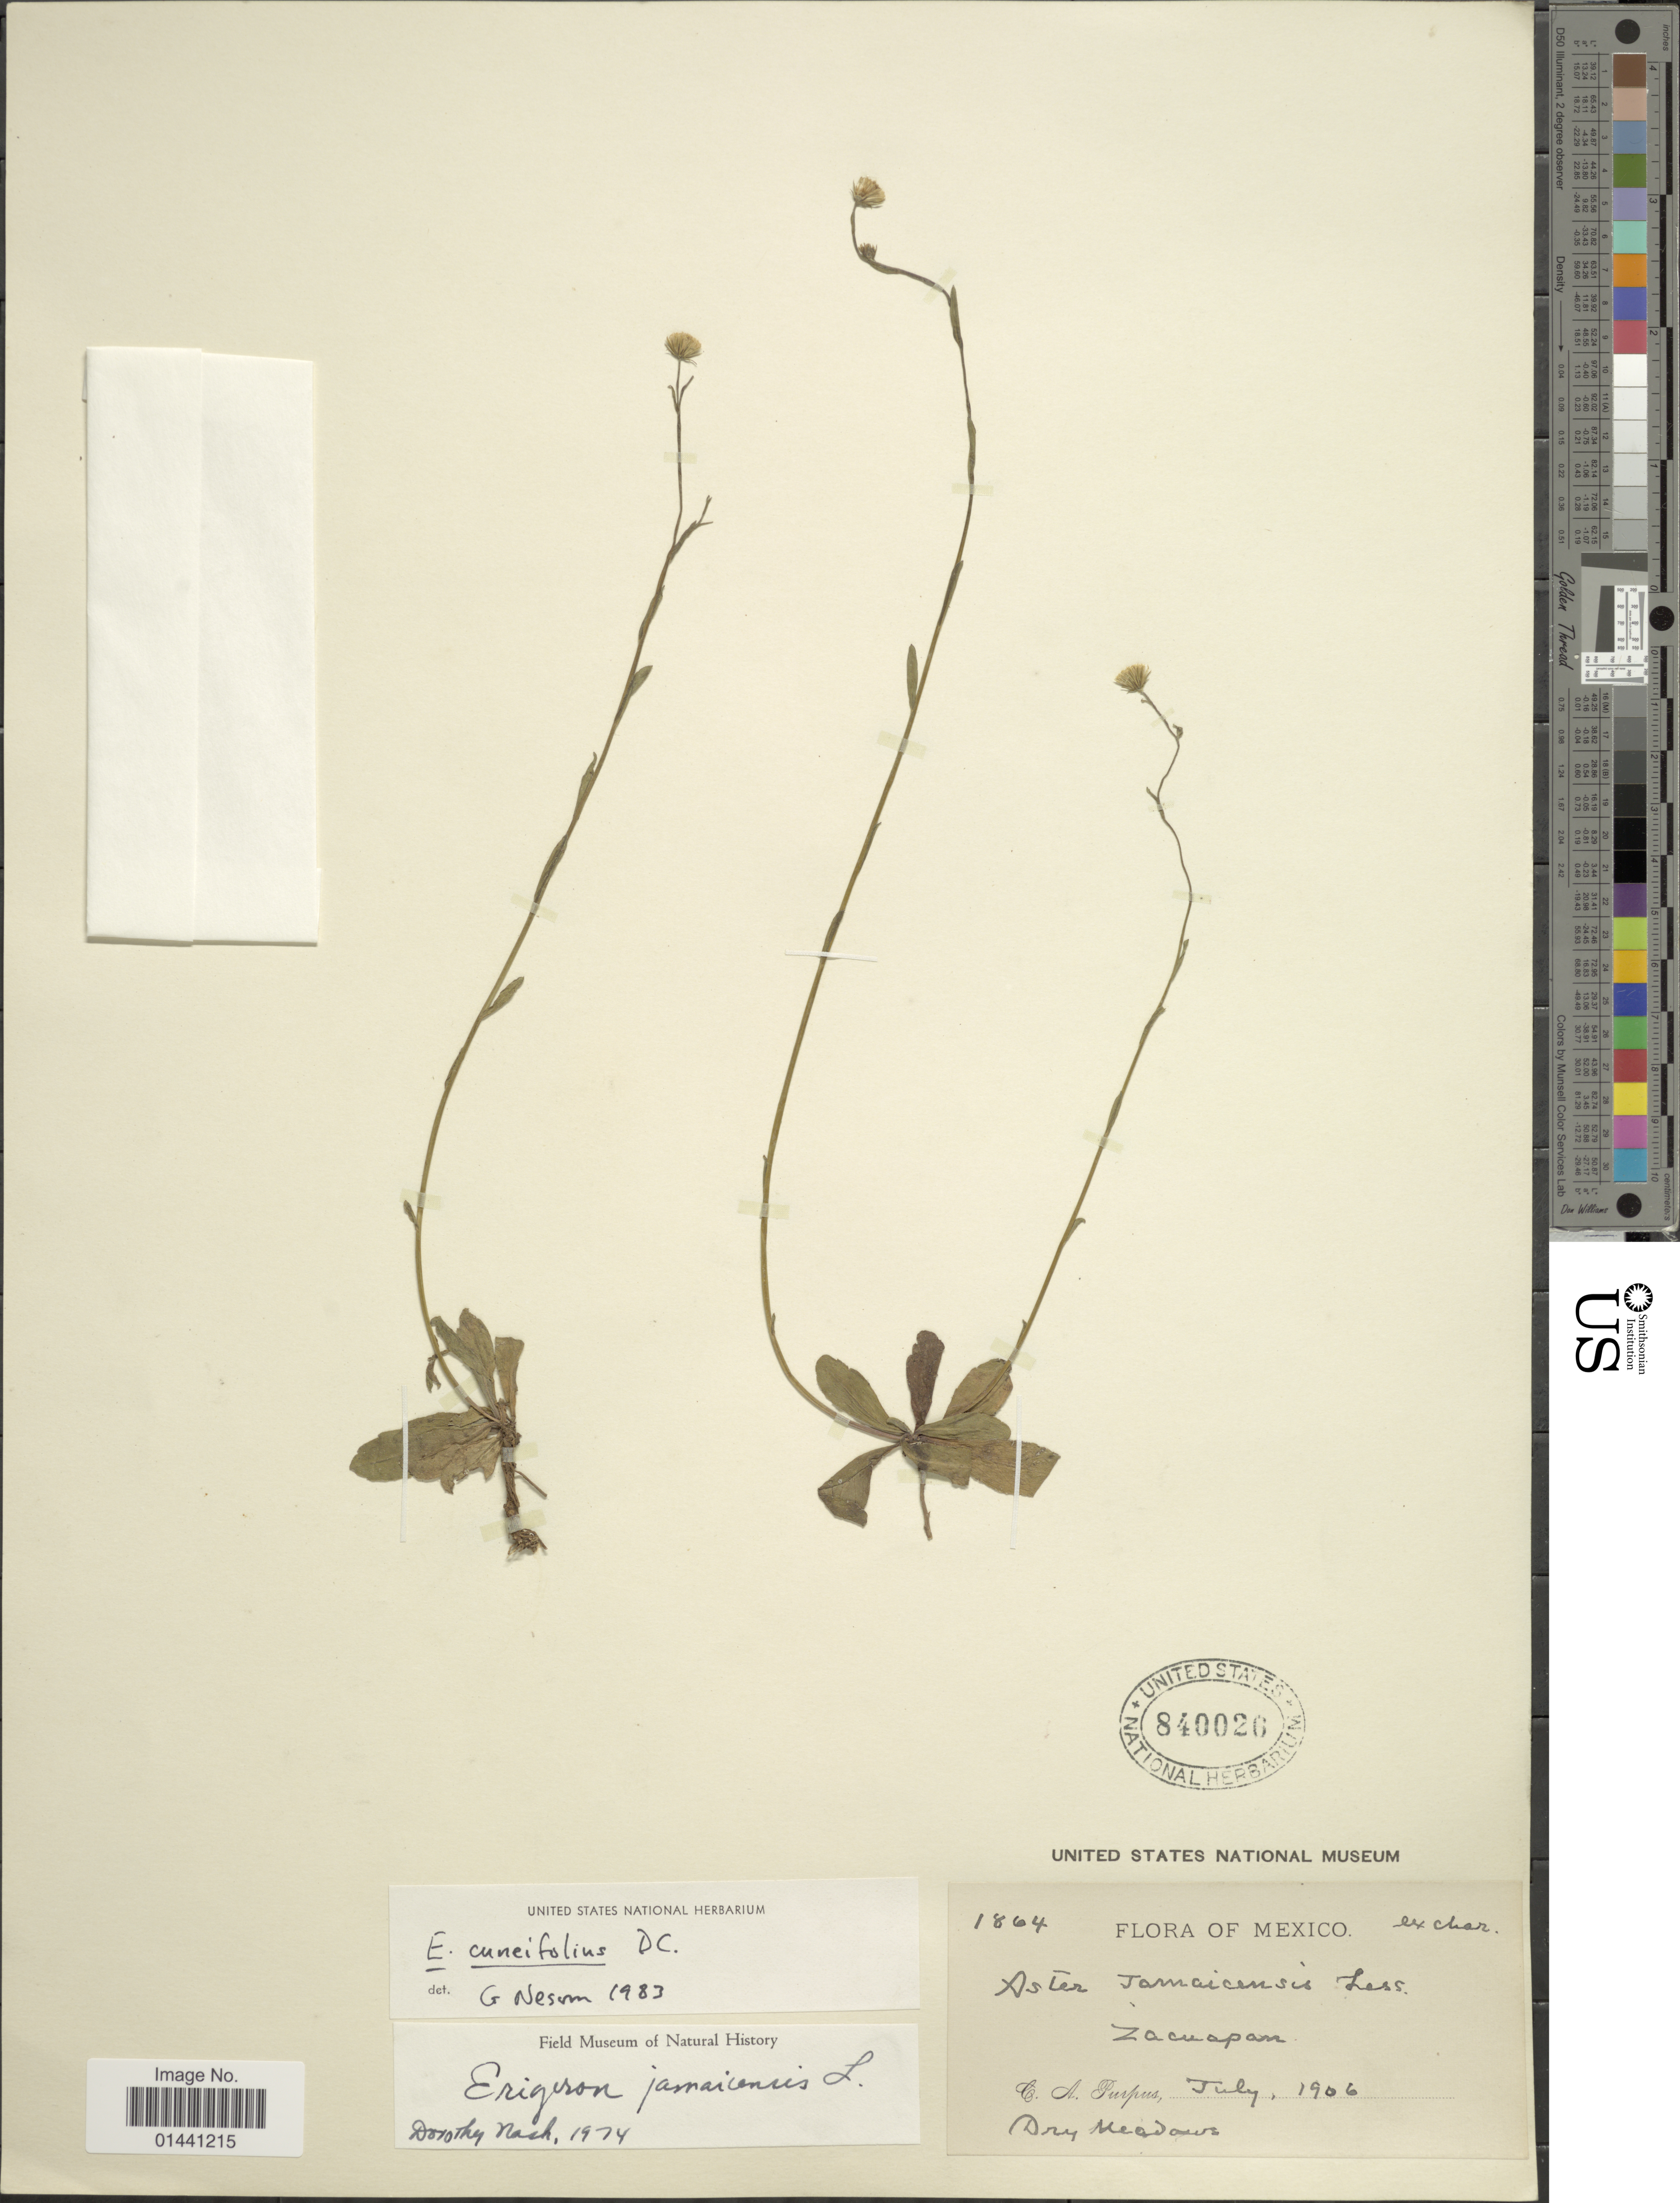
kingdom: Plantae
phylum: Tracheophyta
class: Magnoliopsida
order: Asterales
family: Asteraceae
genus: Erigeron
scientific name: Erigeron cuneifolius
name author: DC.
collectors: C. A. Purpus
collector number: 1864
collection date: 1906-07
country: Mexico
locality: Zacuapan, dry meadows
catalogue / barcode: US 840026